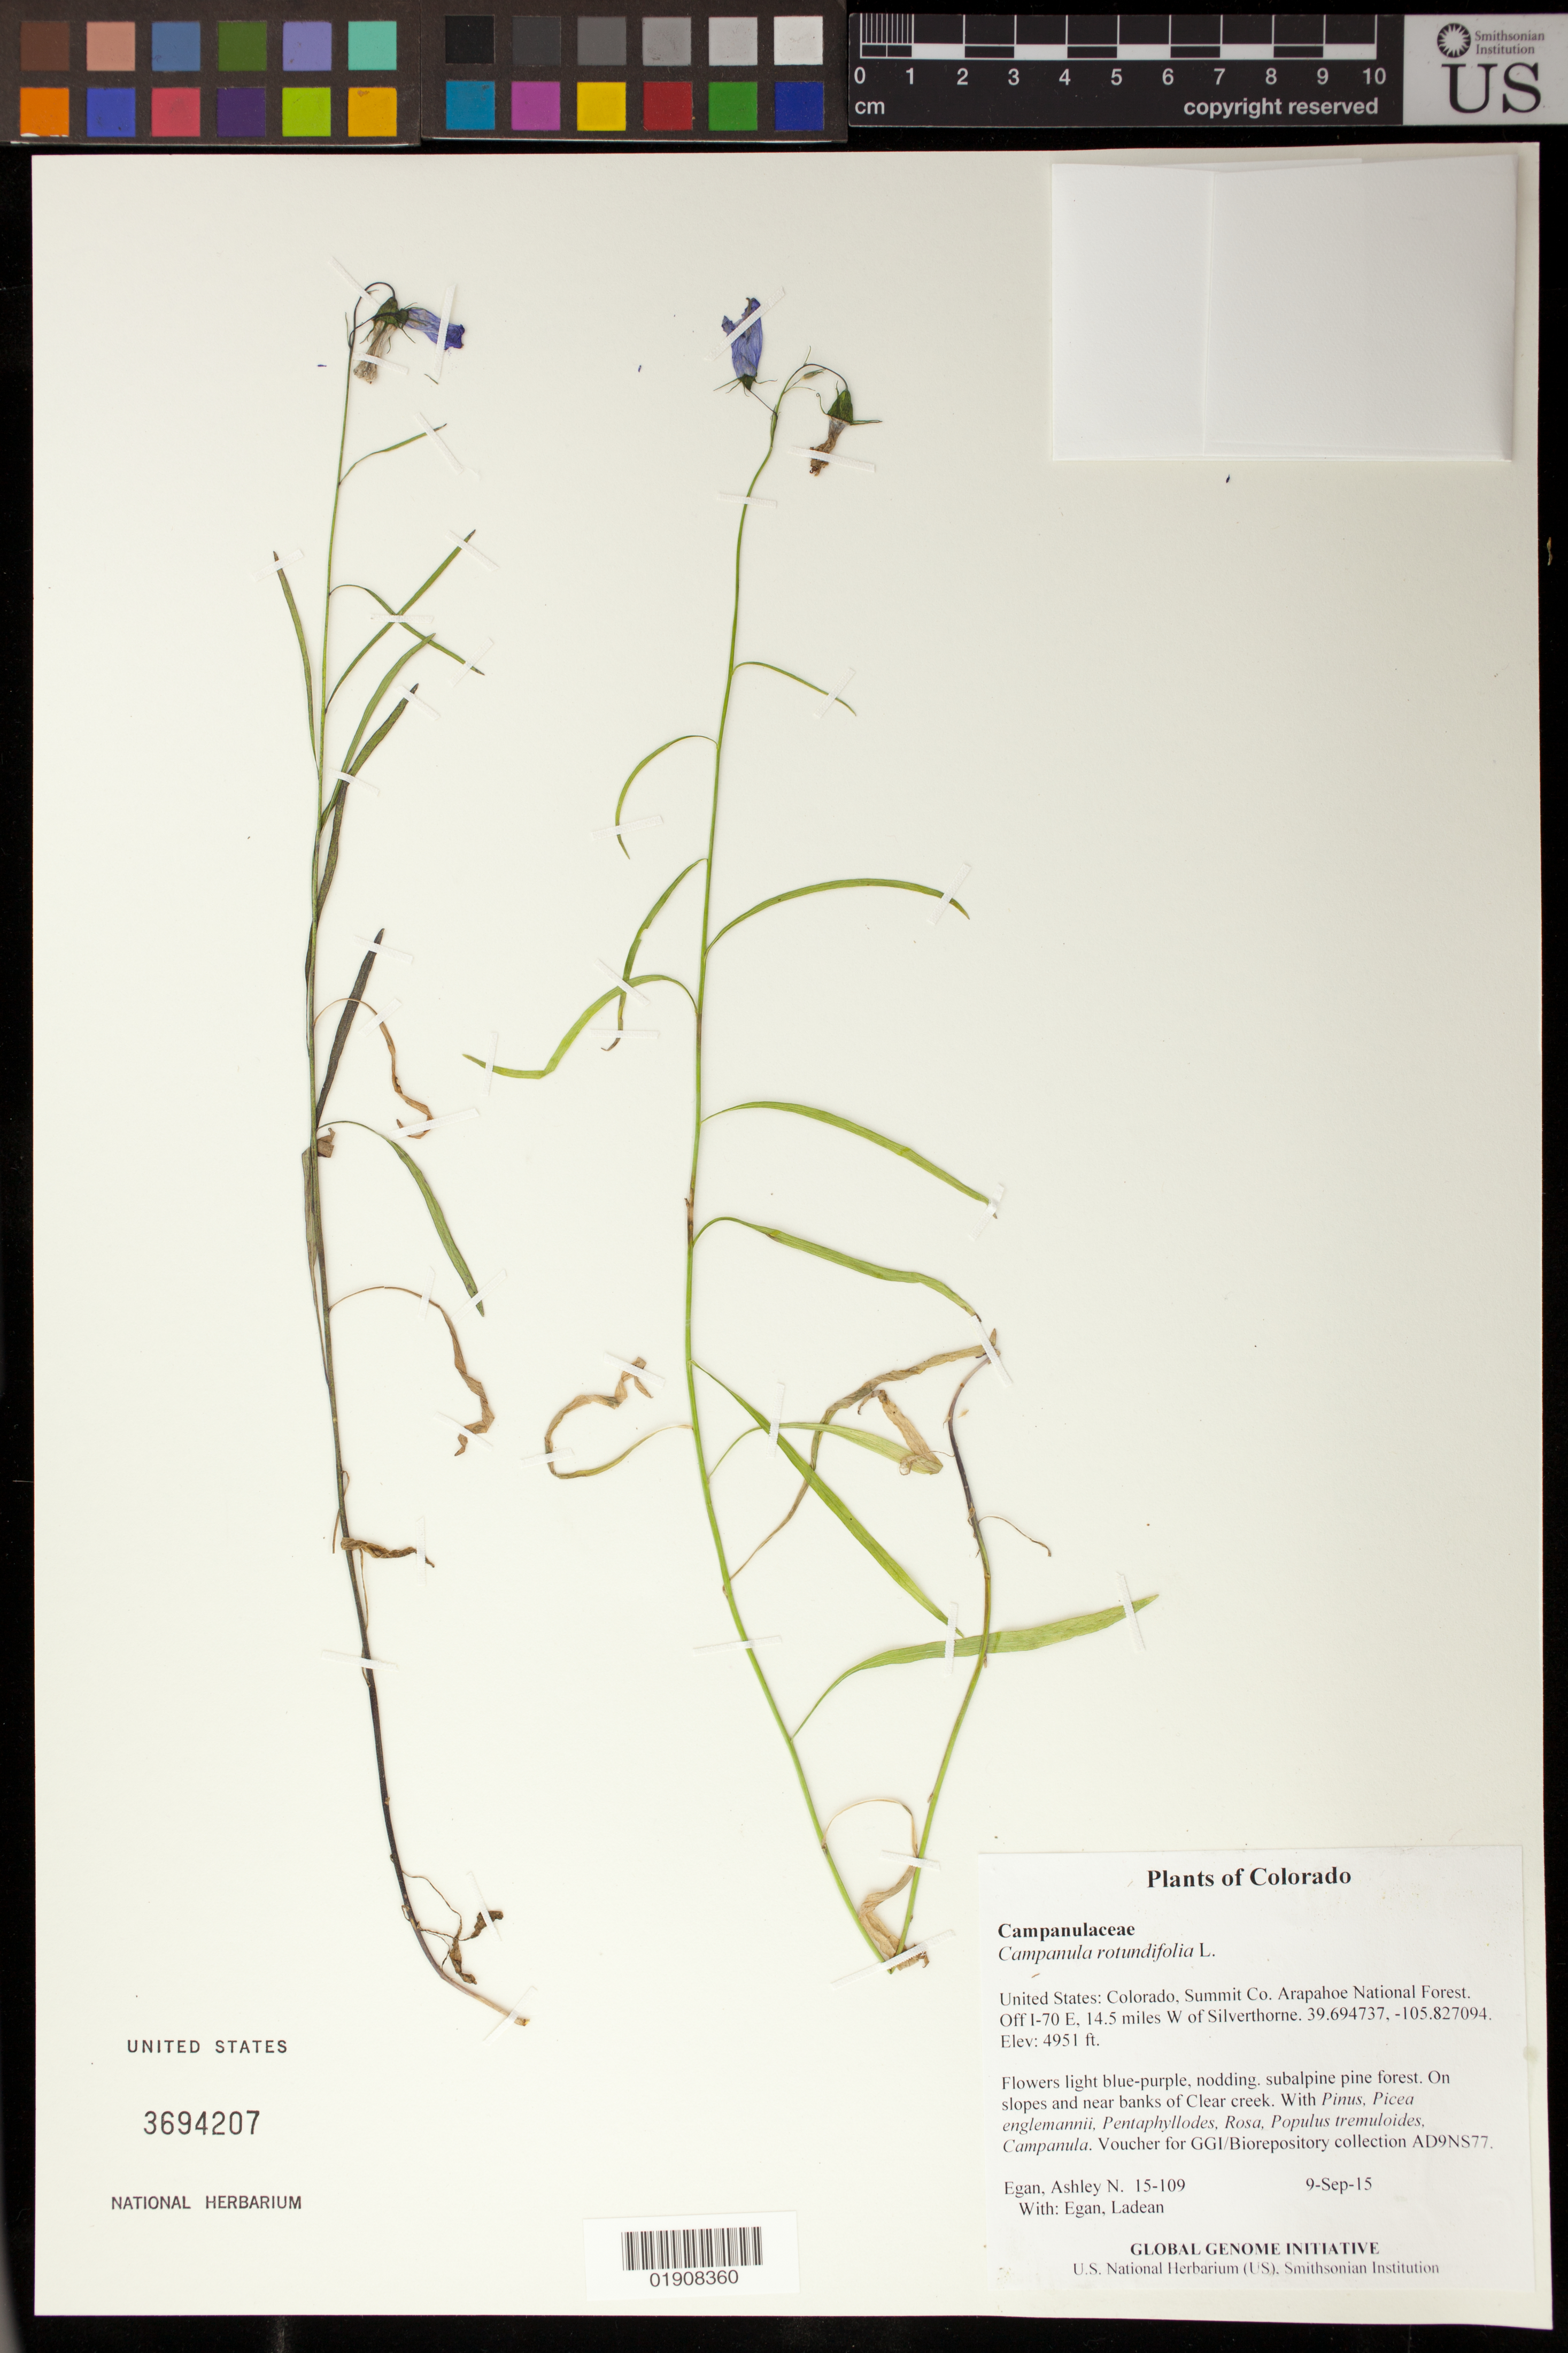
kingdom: Plantae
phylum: Tracheophyta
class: Magnoliopsida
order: Asterales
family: Campanulaceae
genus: Campanula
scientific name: Campanula rotundifolia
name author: L.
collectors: A. N. Egan & L. Egan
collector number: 15-109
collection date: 2015-09-09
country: United States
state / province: Colorado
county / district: Summit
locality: Arapahoe National Forest. Off I-70 E, 14.5 miles W of Silverthorne.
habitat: subalpine pine forest. On slopes and near banks of Clear creek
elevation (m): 1509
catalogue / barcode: US 3694207